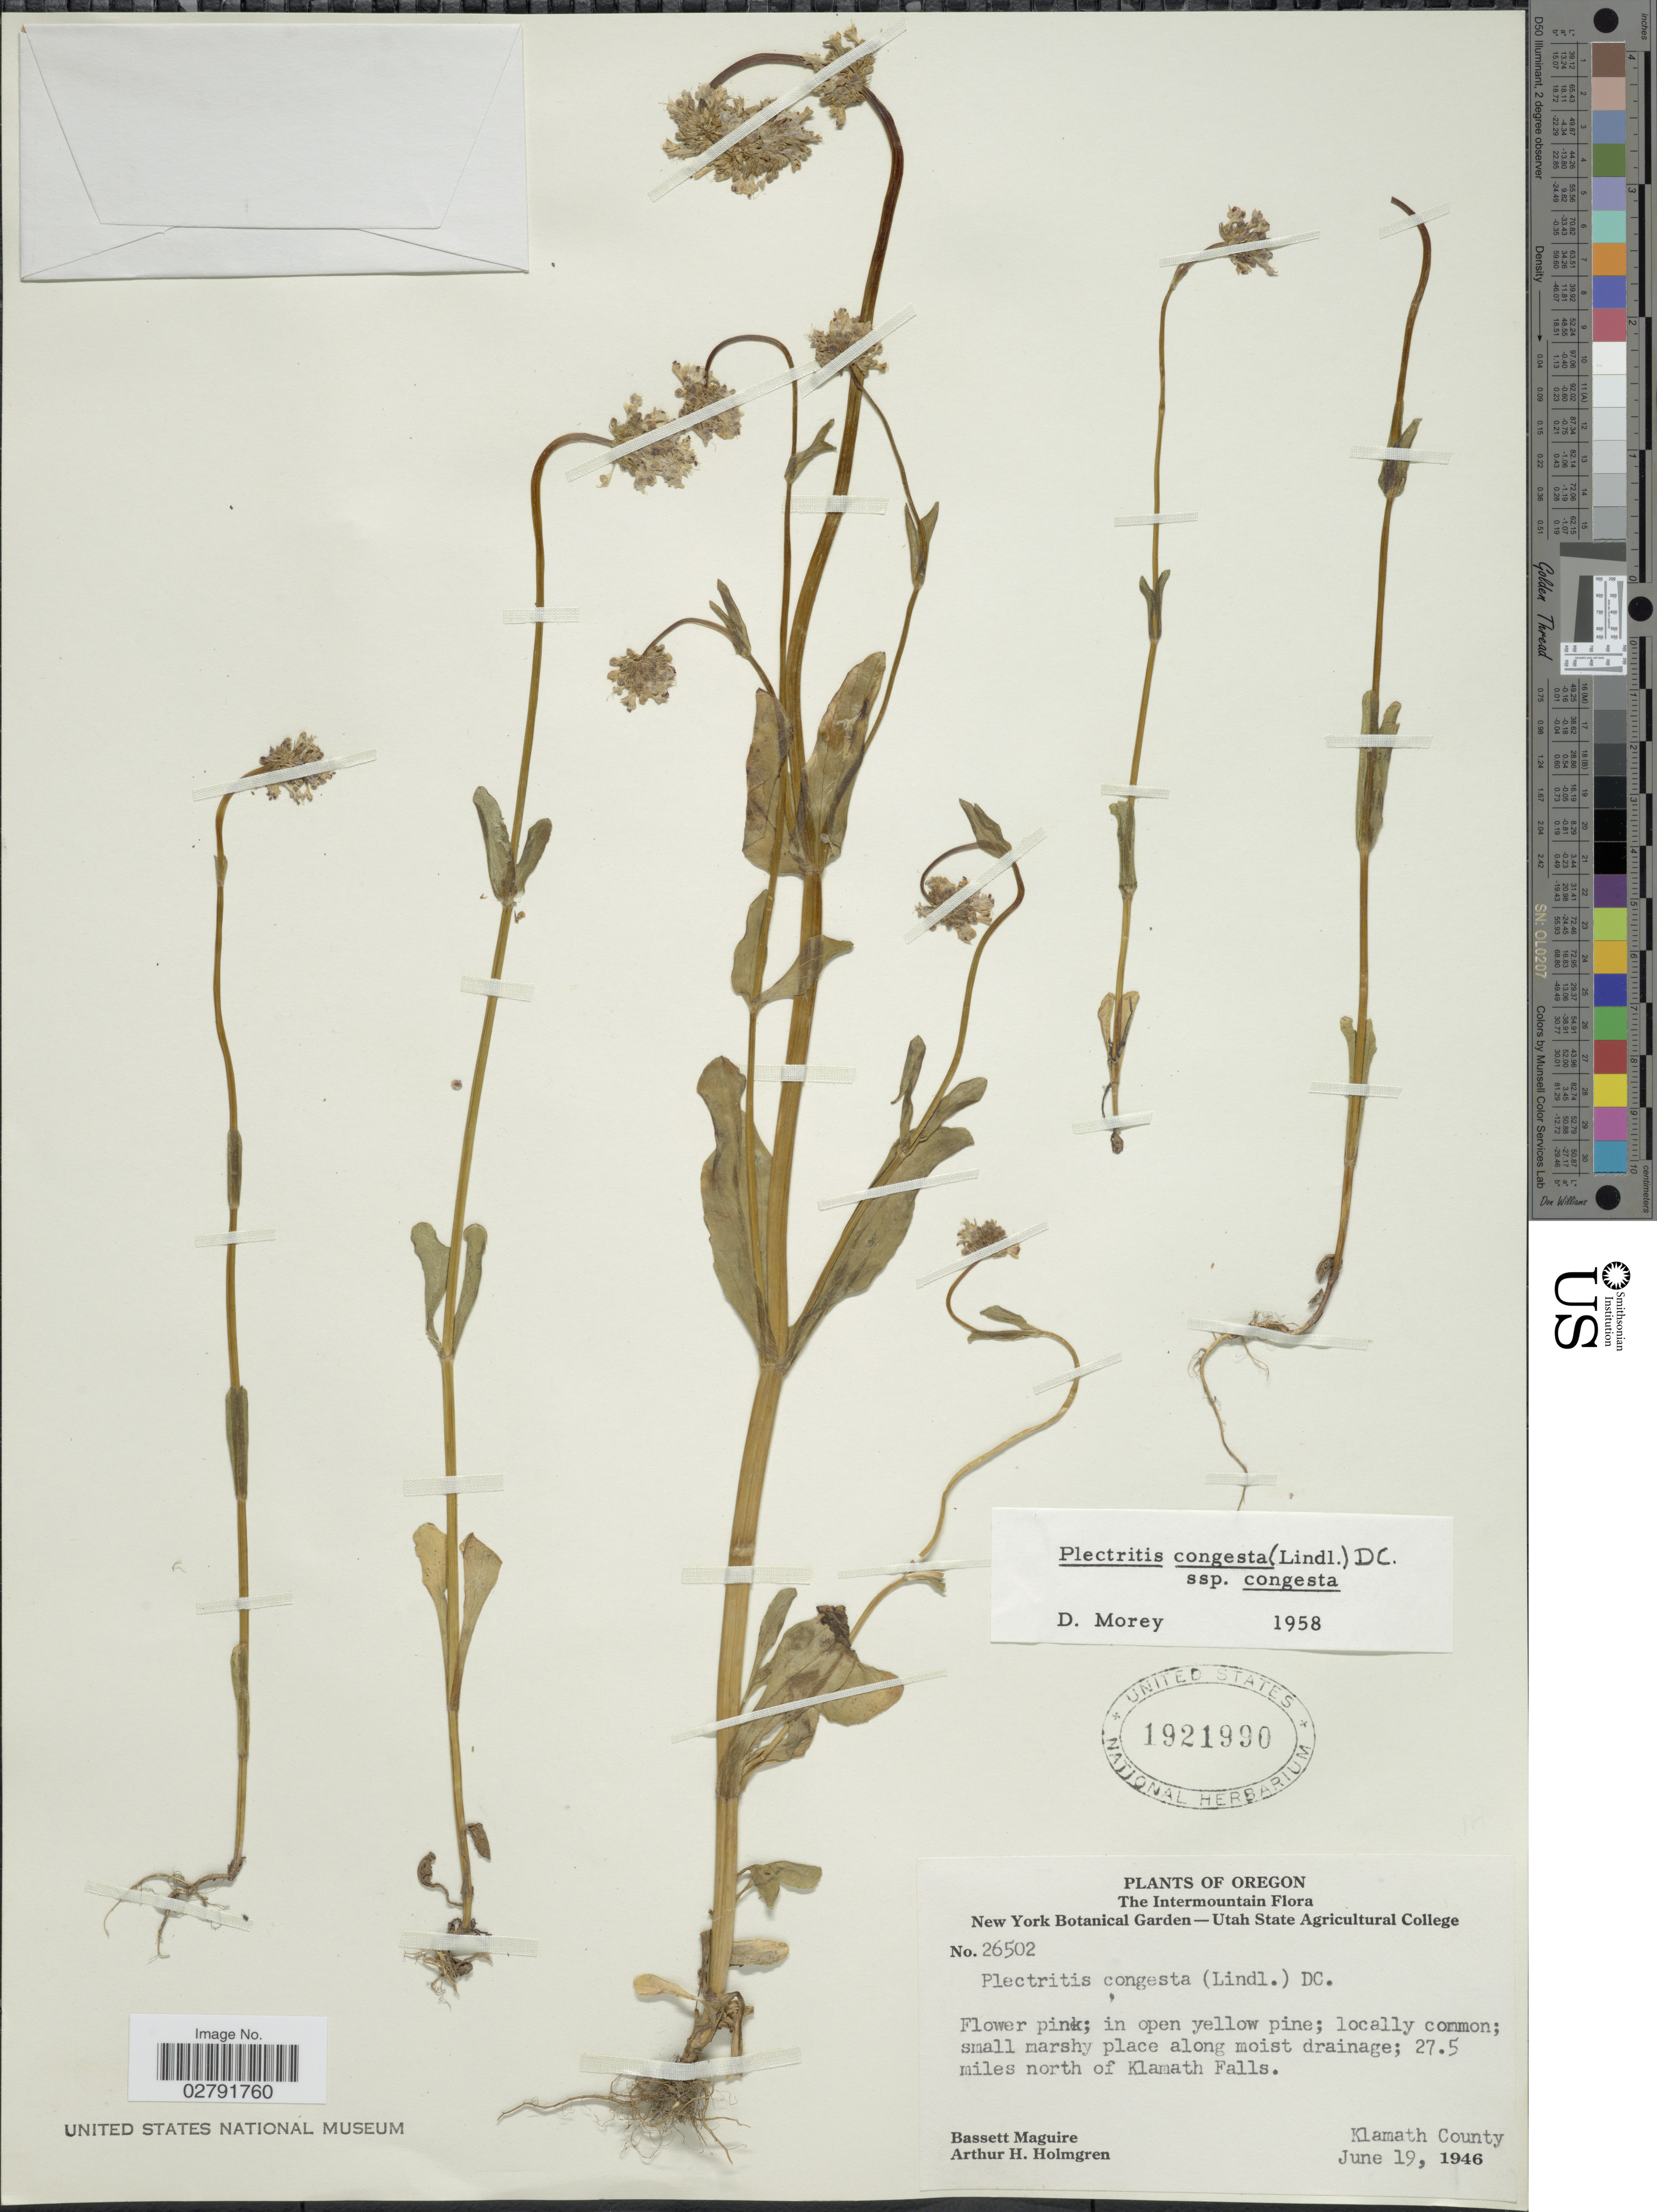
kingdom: Plantae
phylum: Tracheophyta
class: Magnoliopsida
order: Dipsacales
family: Caprifoliaceae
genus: Plectritis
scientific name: Plectritis congesta subsp. congesta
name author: (Lindl.) DC.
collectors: B. Maguire & A. H. Holmgren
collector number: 26502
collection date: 1946-06-19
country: United States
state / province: Oregon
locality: Intermountain. 27.5 miles north of Klamath Falls. Klamath County.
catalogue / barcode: US 1921990